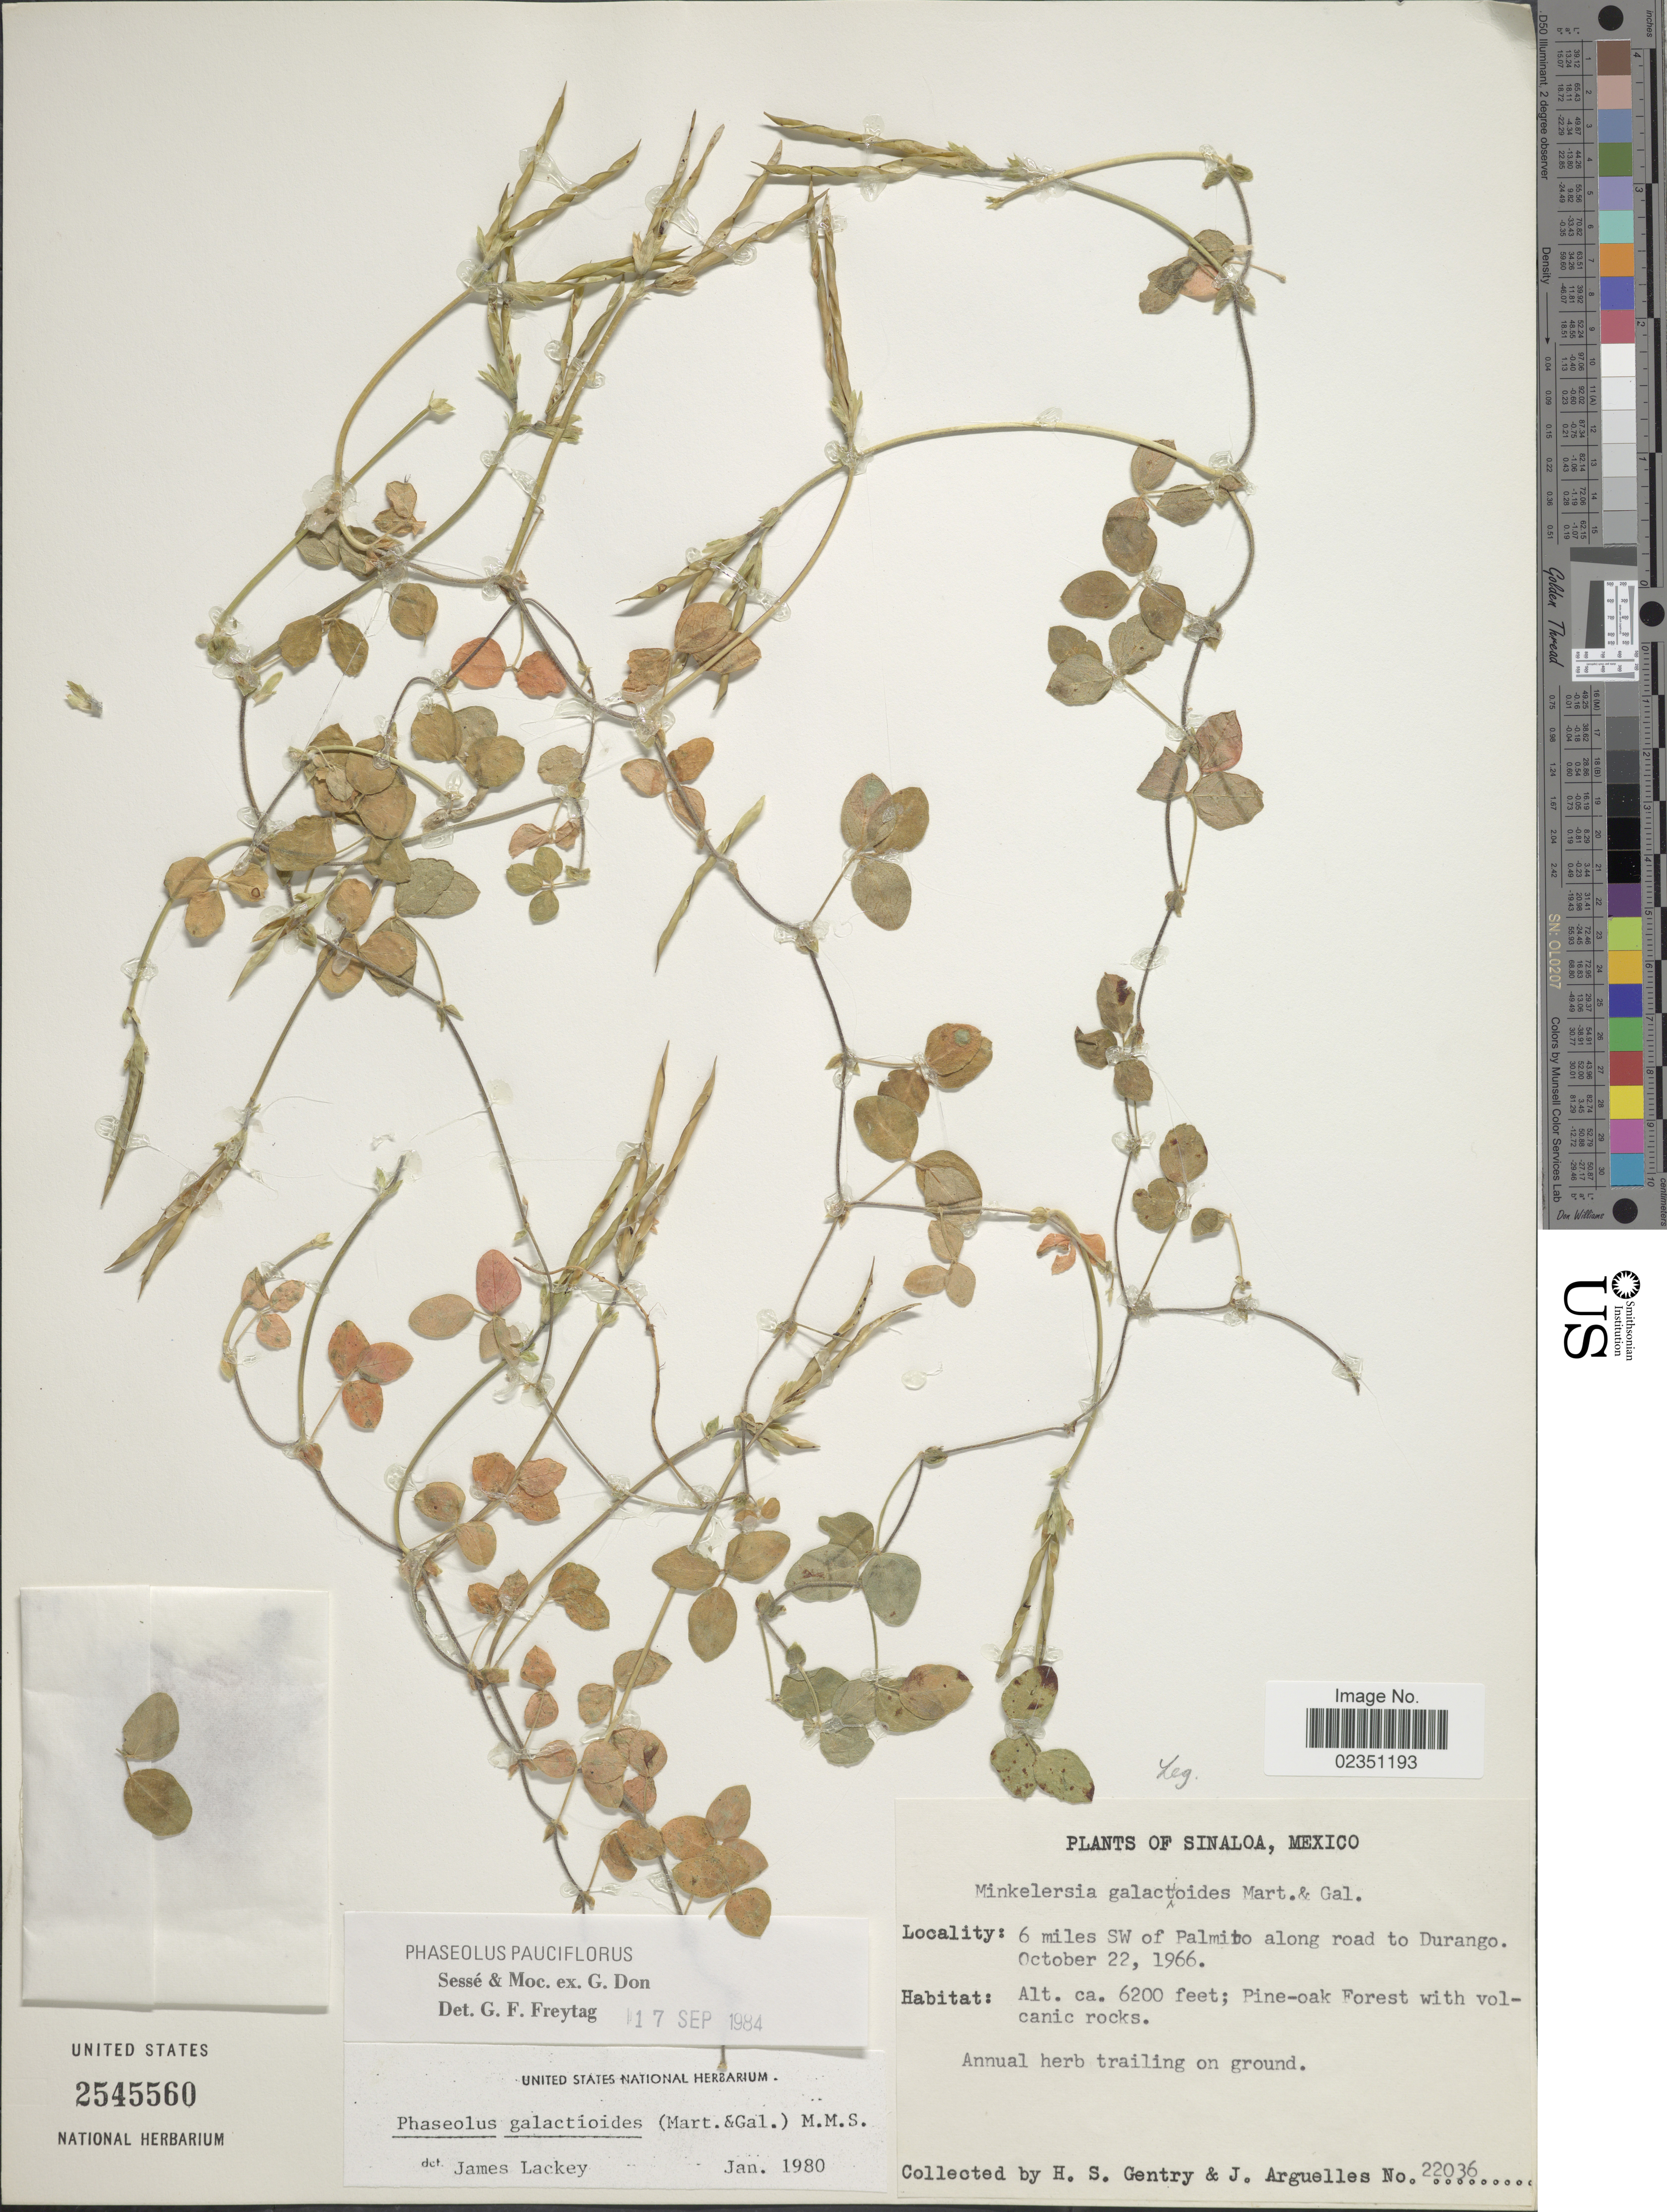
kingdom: Plantae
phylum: Tracheophyta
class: Magnoliopsida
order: Fabales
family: Fabaceae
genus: Phaseolus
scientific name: Phaseolus pauciflorus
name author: Sessé & Moc. ex G. Don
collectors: H. S. Gentry & J. Arguelles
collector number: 22036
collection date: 1966-10-22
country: Mexico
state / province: Sinaloa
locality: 6 miles SW of Palmito along road to Durango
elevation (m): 1890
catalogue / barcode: US 2545560